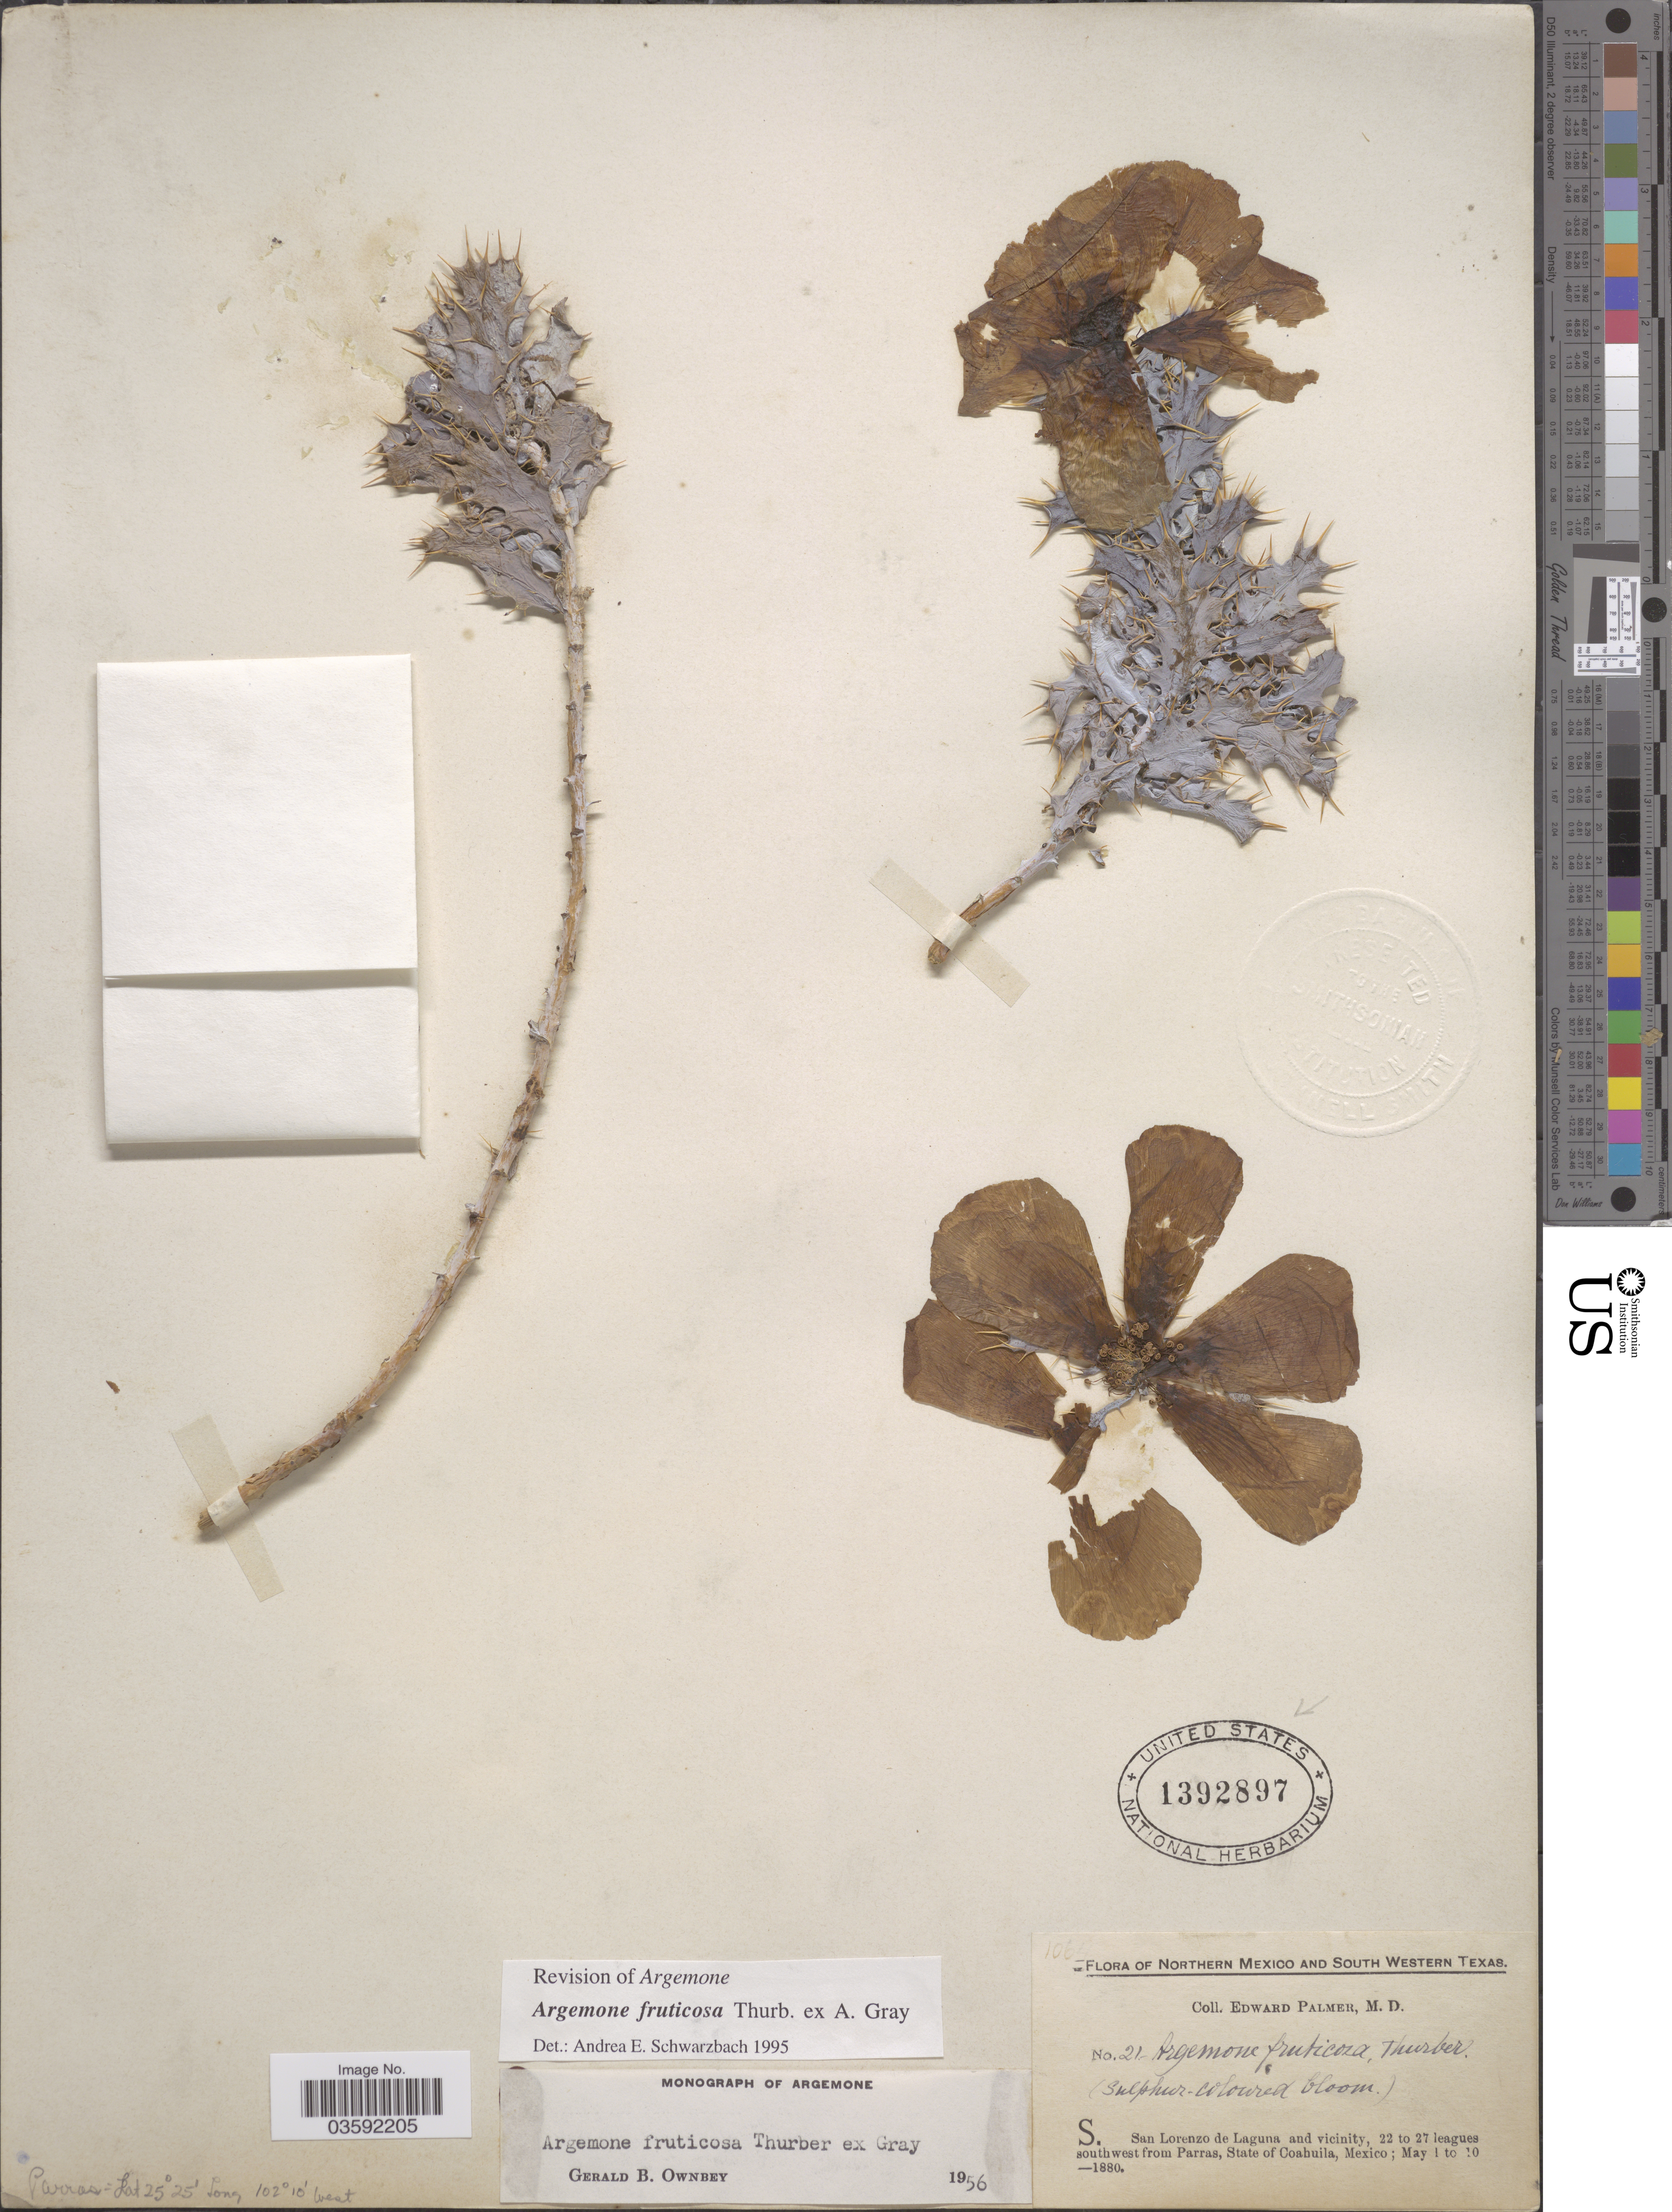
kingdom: Plantae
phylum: Tracheophyta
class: Magnoliopsida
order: Ranunculales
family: Papaveraceae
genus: Argemone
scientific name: Argemone fruticosa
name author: ex A. Gray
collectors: E. Palmer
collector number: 1064?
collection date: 1880-05-01/1880-05-10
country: Mexico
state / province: Coahuila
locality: Northern Mexico. San Lorenzo de Laguna and vicinity, 22 to 27 leagues southwest from Parras.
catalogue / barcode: US 1392897